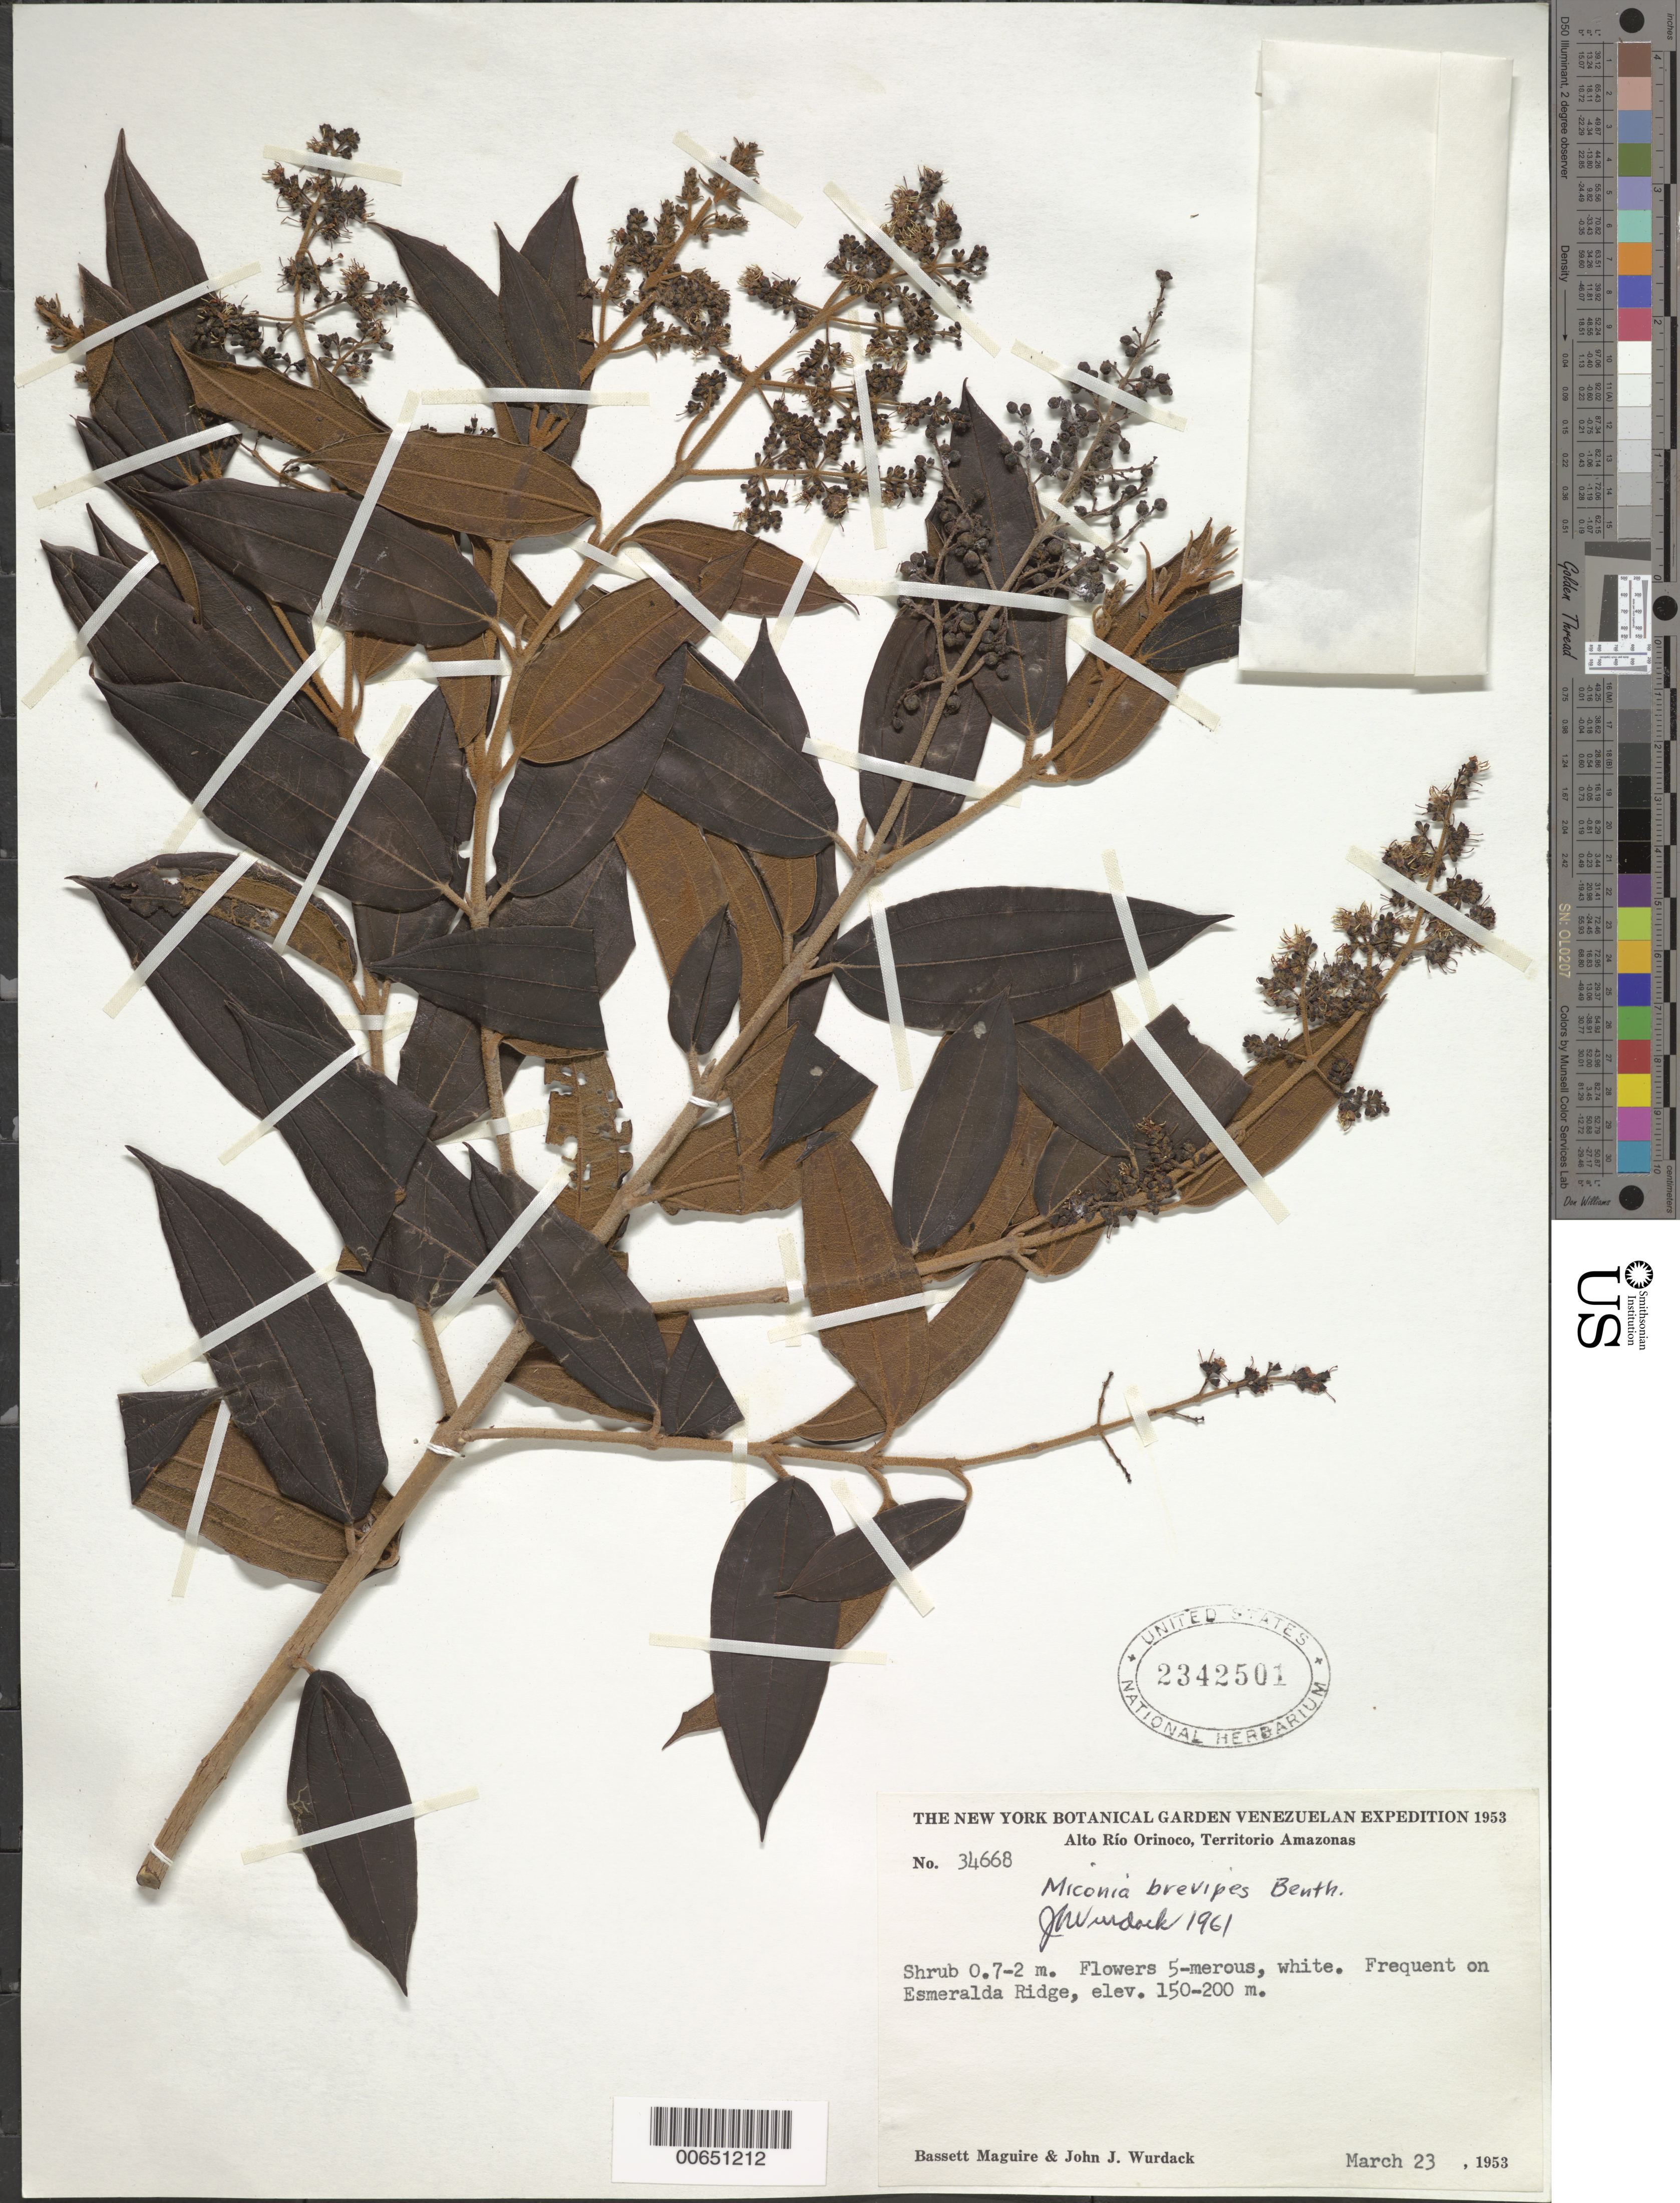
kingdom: Plantae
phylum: Tracheophyta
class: Magnoliopsida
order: Myrtales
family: Melastomataceae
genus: Miconia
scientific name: Miconia brevipes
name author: Benth.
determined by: Wurdack, John J., (US), US (UNITED STATES)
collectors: B. Maguire & J. J. Wurdack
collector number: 34668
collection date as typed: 23-Mar-53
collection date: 1953-03-23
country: Venezuela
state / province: Amazonas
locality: Alto Río Orinoco, Esmeralda Ridge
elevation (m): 150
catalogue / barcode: US 2342501